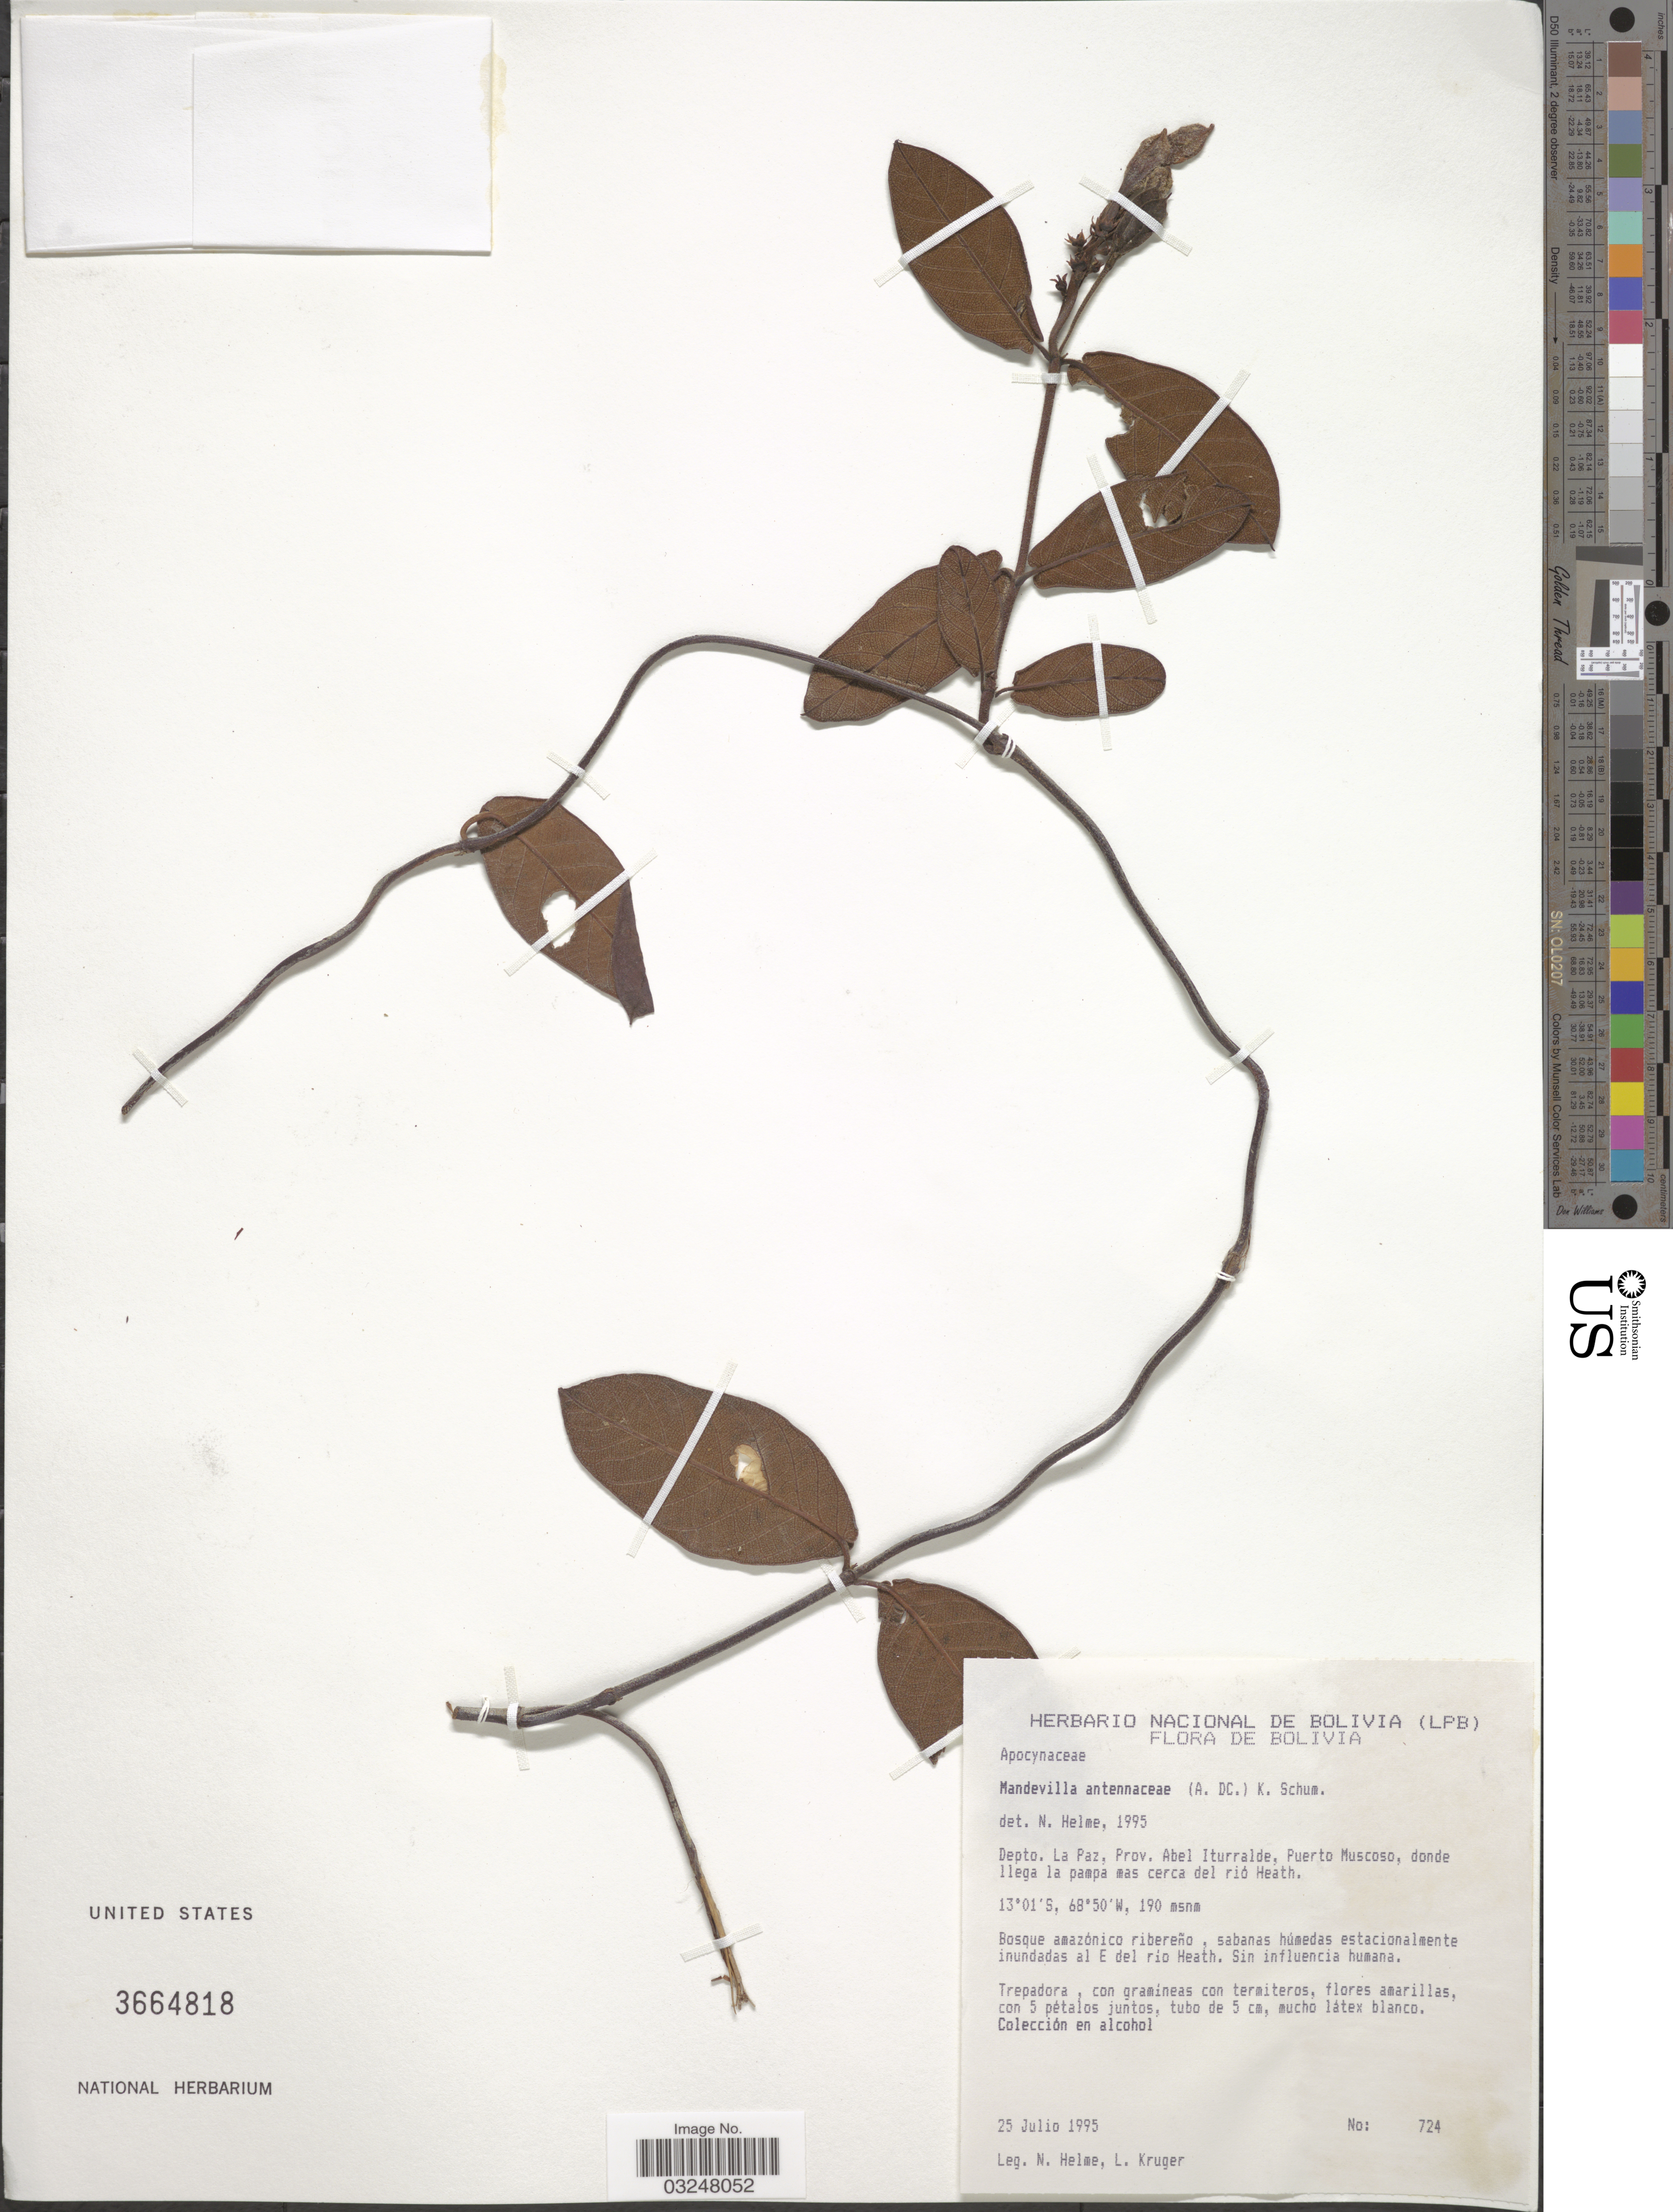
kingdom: Plantae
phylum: Tracheophyta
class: Magnoliopsida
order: Gentianales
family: Apocynaceae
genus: Mandevilla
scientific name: Mandevilla rugellosa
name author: (Rich.) L. Allorge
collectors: N. Helme & L. Kruger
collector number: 724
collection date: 1995-07-25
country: Bolivia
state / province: La Paz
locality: Depto. La Paz, Prov. Abel Iturralde, Puerto Muscoso, donde llega la pampa mas cerca del río Heath.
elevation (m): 190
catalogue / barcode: US 3664818